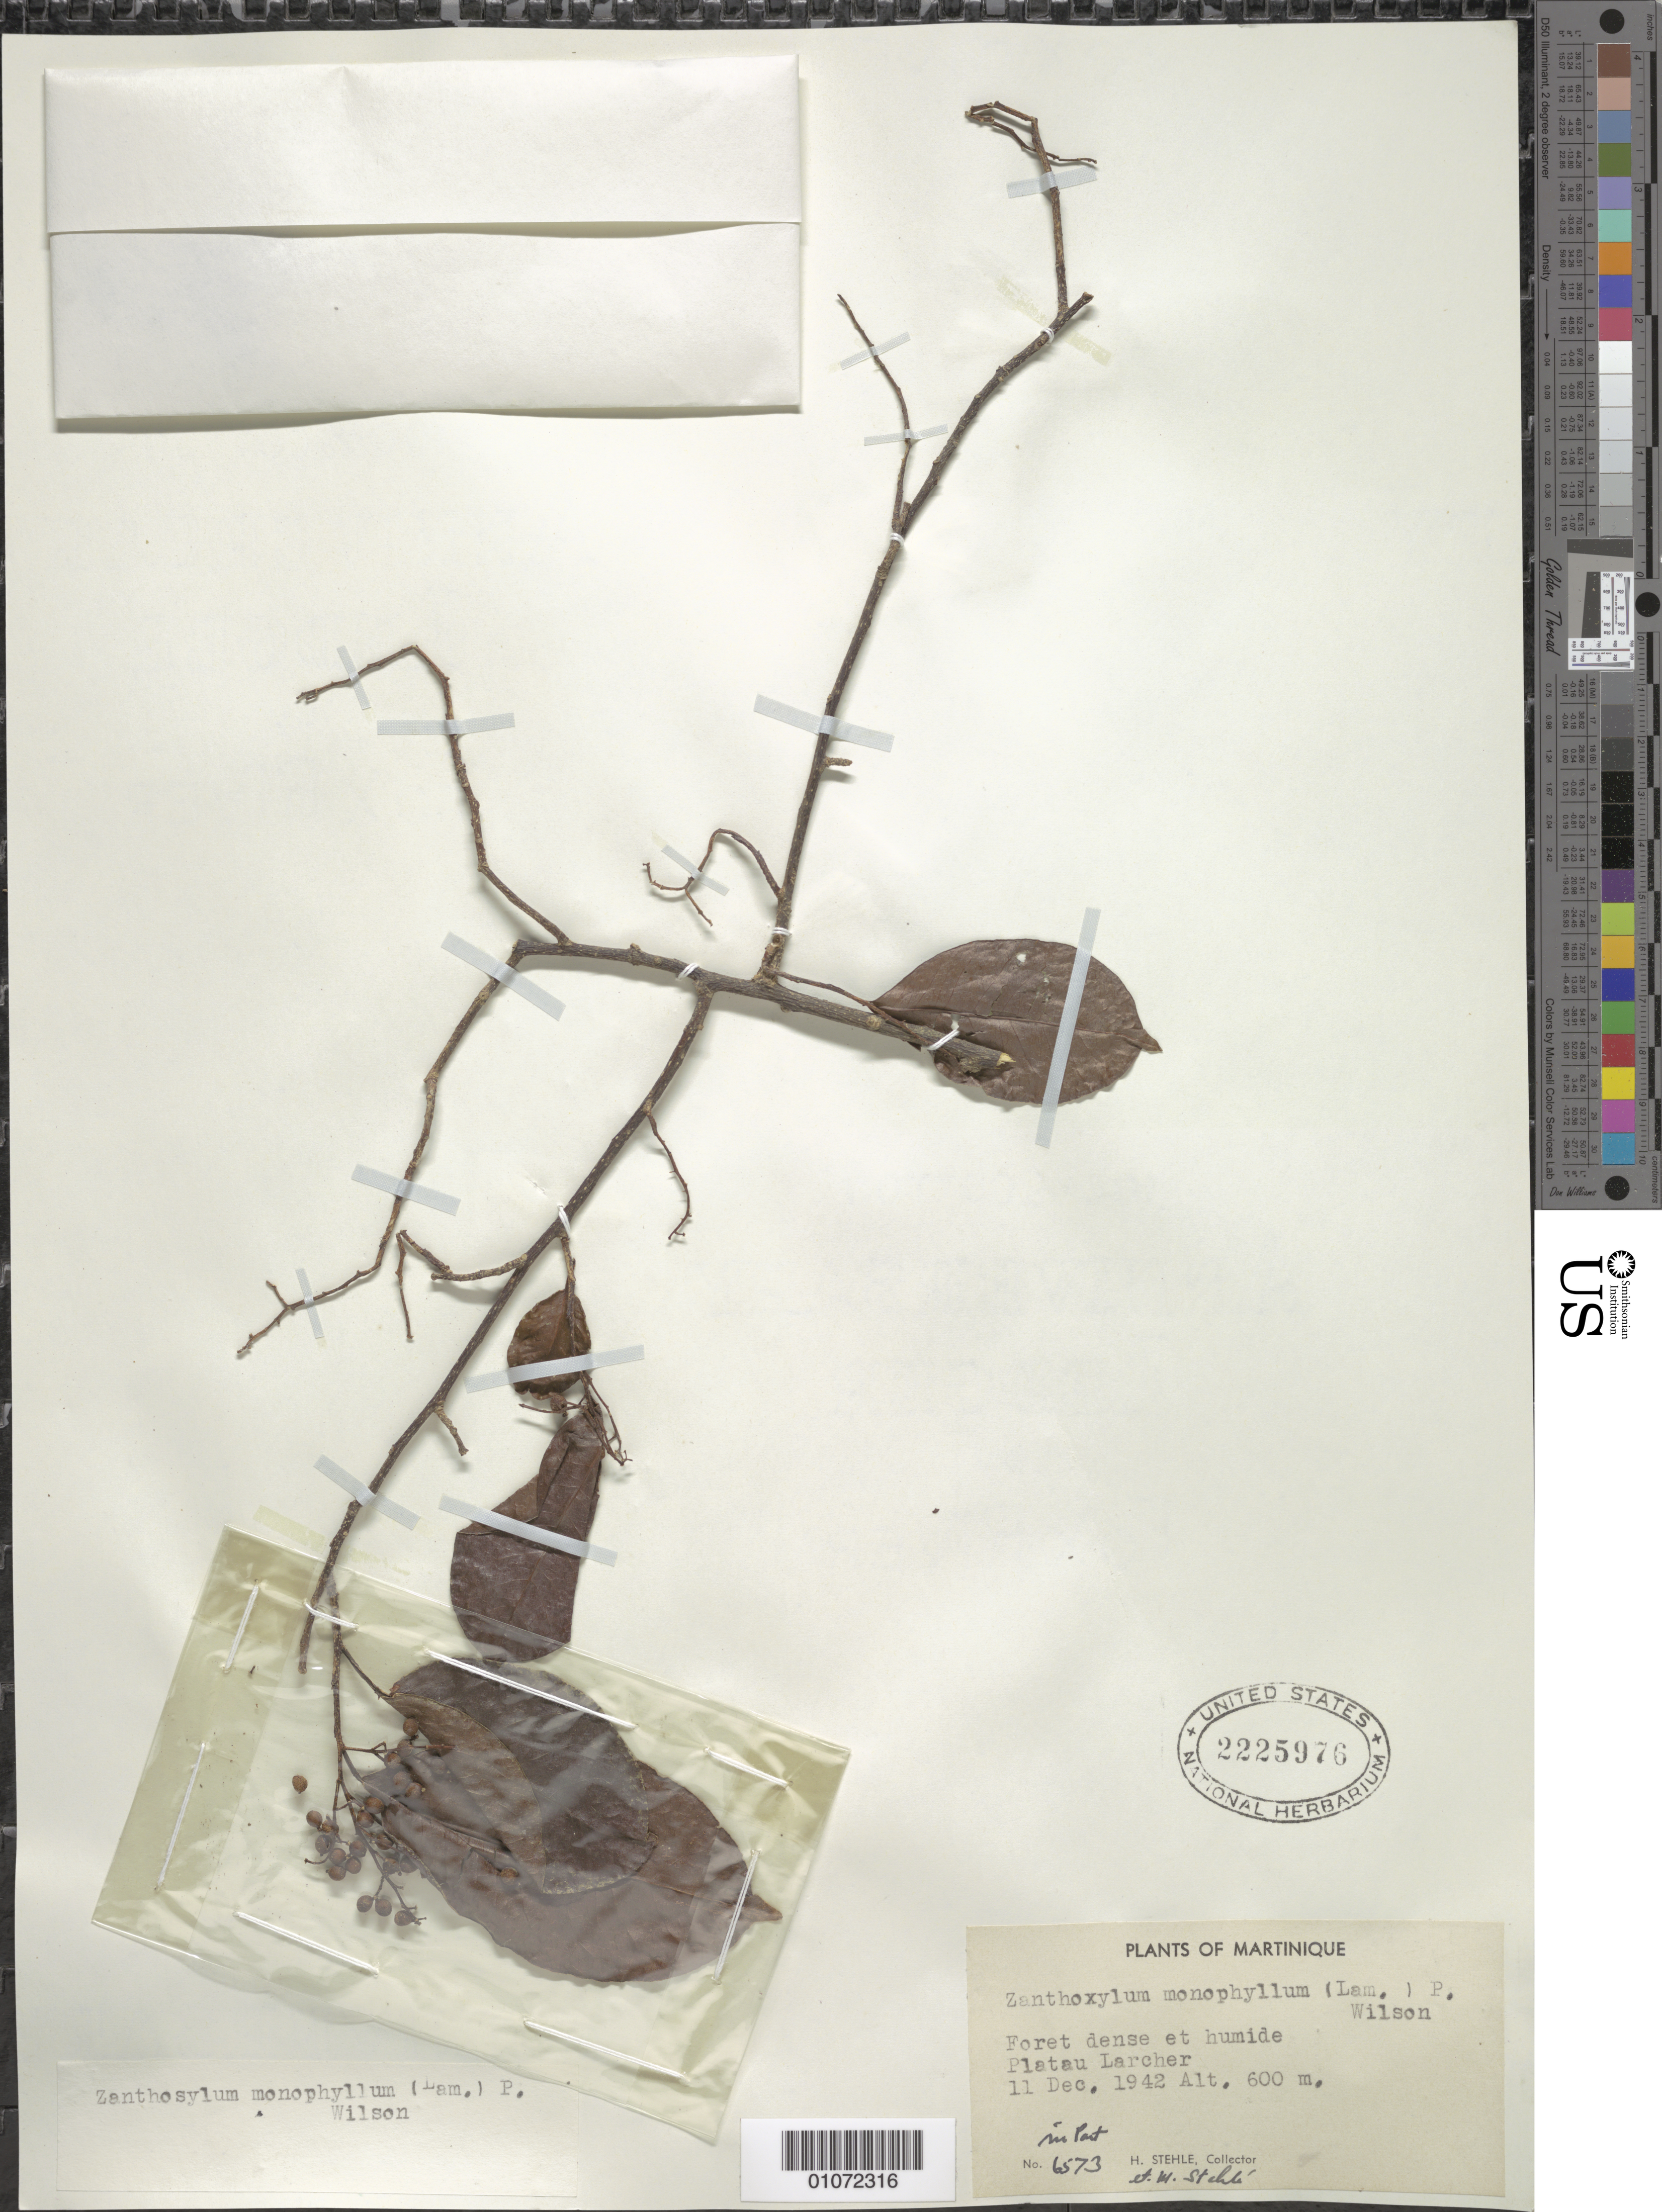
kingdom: Plantae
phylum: Tracheophyta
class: Magnoliopsida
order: Sapindales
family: Rutaceae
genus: Zanthoxylum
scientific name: Zanthoxylum monophyllum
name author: (Lam.) P. Wilson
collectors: H. Stehlé & M. Stehlé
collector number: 6573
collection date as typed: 11 Dec 1942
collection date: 1942-12-11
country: Martinique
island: Martinique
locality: Forest dense et humide; Platau Larcher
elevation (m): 600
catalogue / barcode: US 2225976